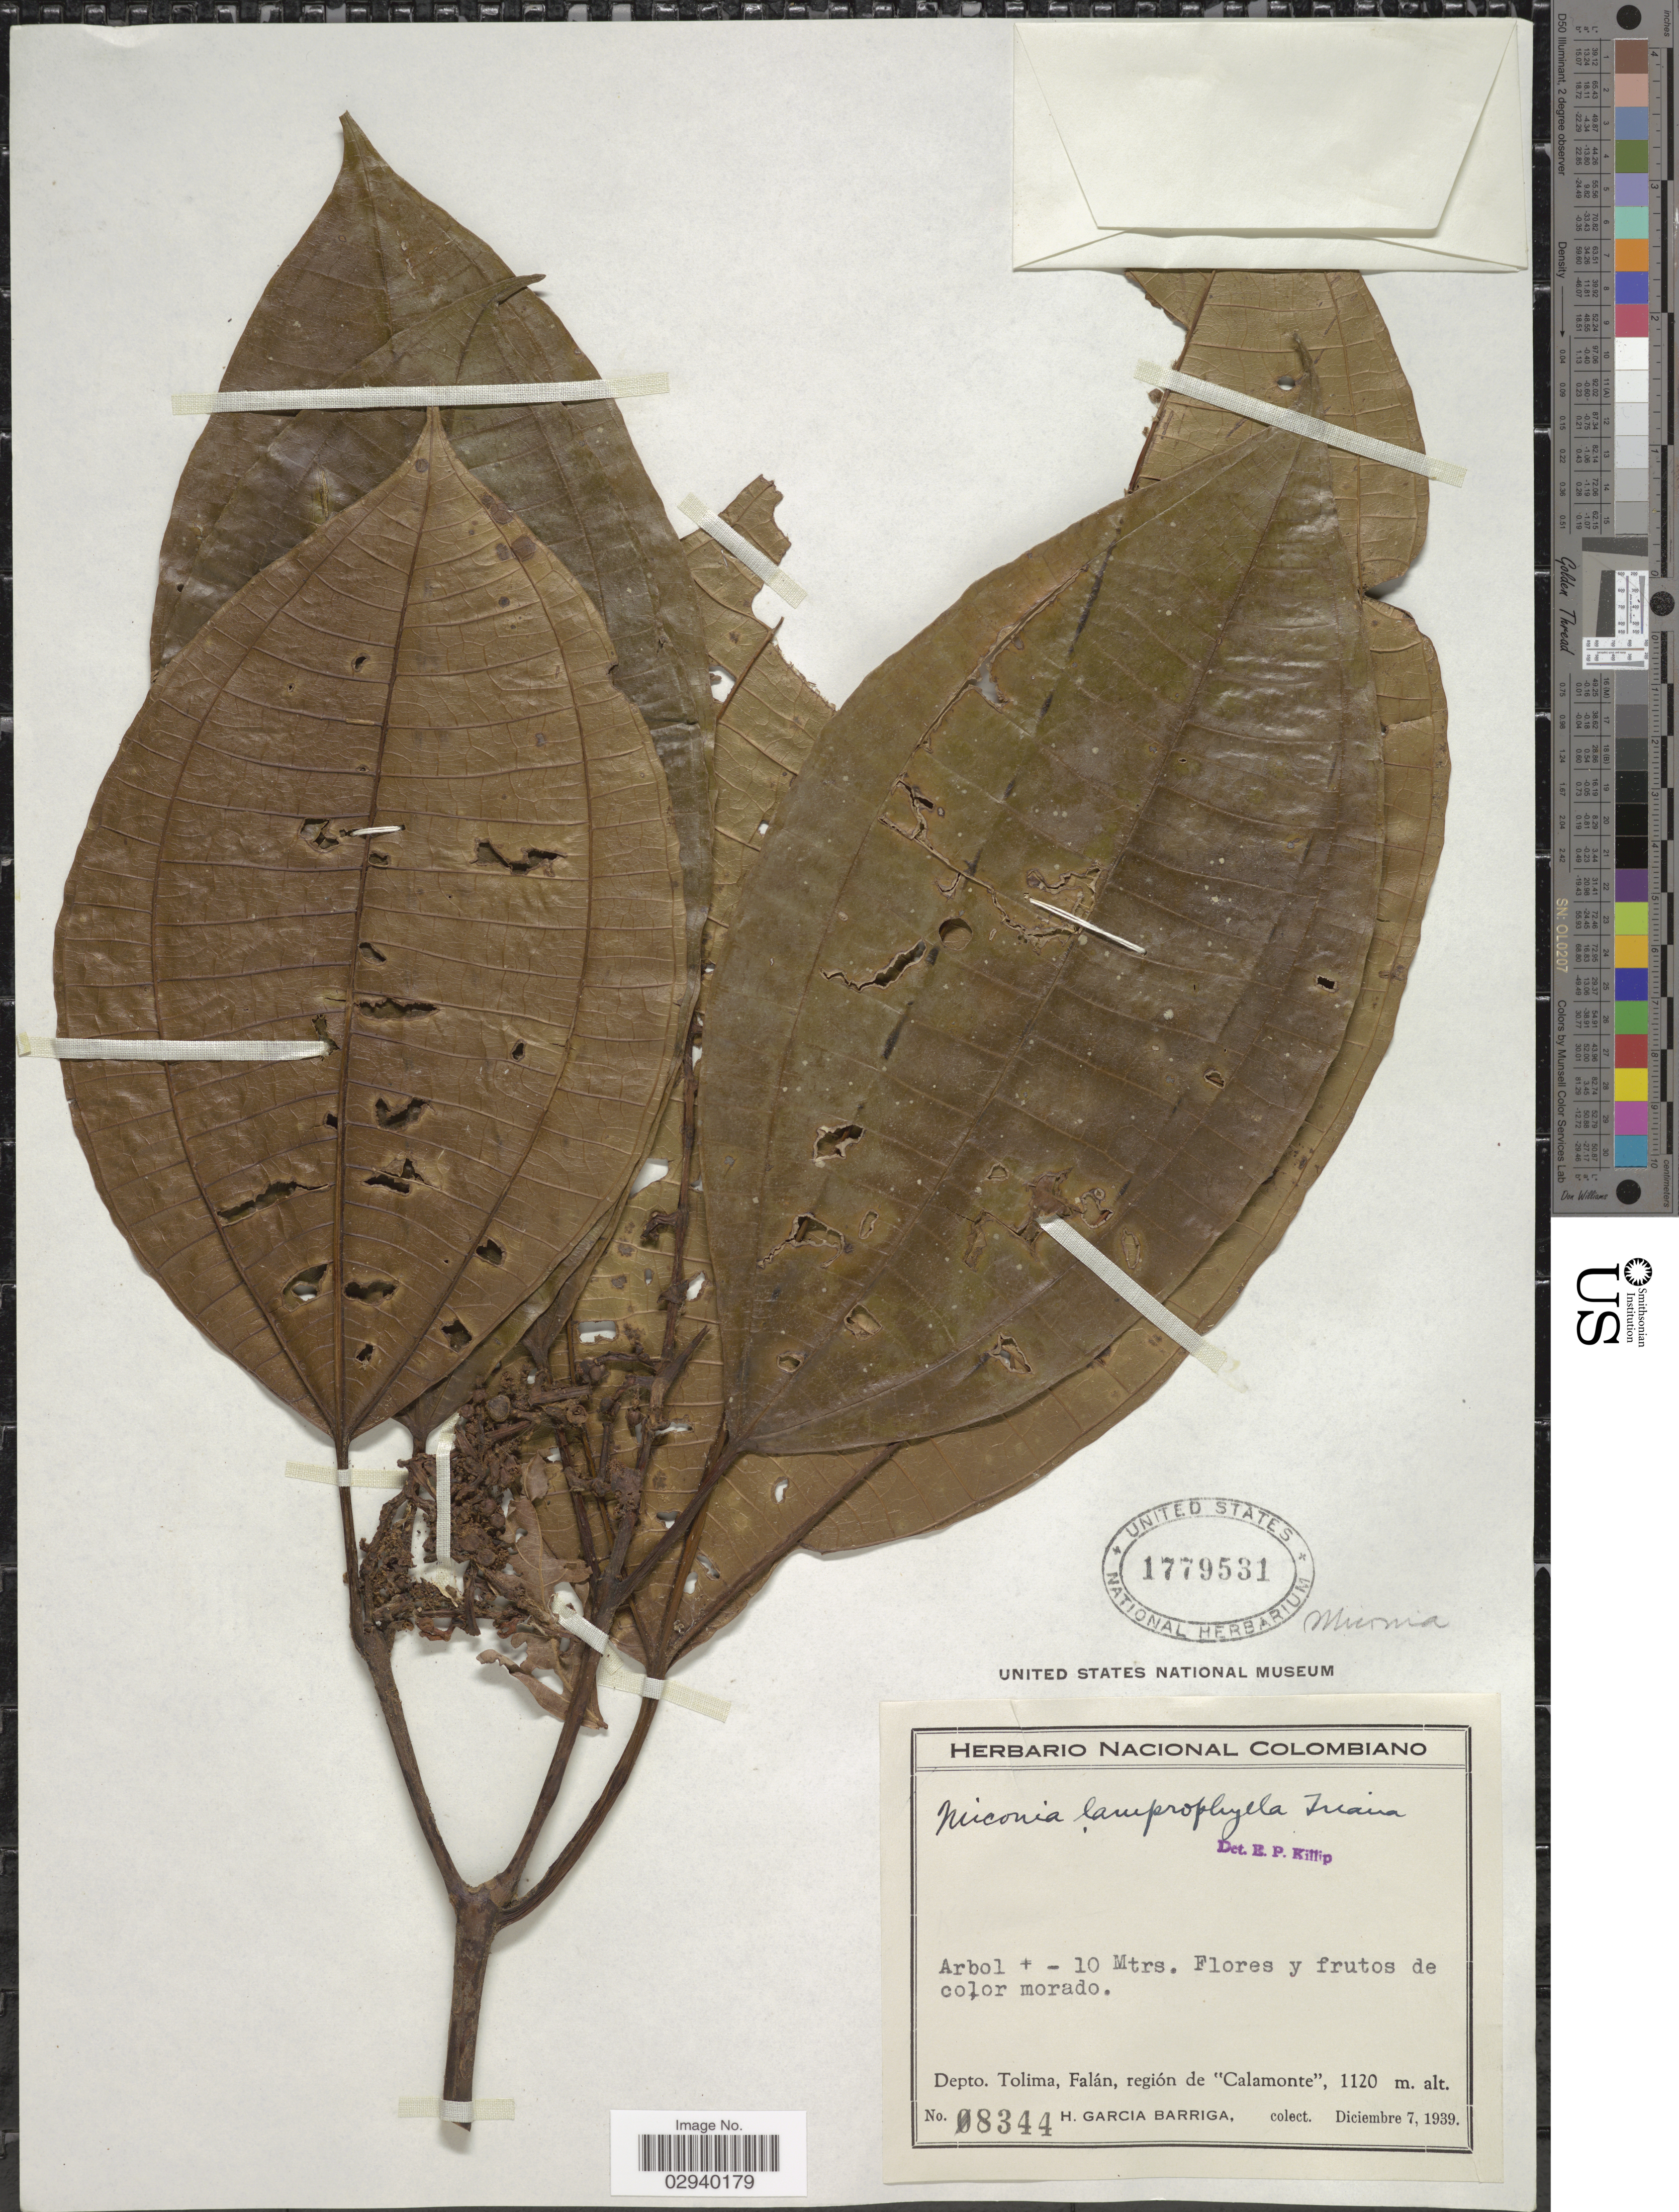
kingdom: Plantae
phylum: Tracheophyta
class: Magnoliopsida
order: Myrtales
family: Melastomataceae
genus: Miconia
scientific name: Miconia lamprophylla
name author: Triana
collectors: H. García Barriga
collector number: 8344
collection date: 1939-12-08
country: Colombia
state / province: Tolima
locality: Depto. Tolima, Falán, región de "Calamonte".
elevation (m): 1120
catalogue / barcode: US 1779531